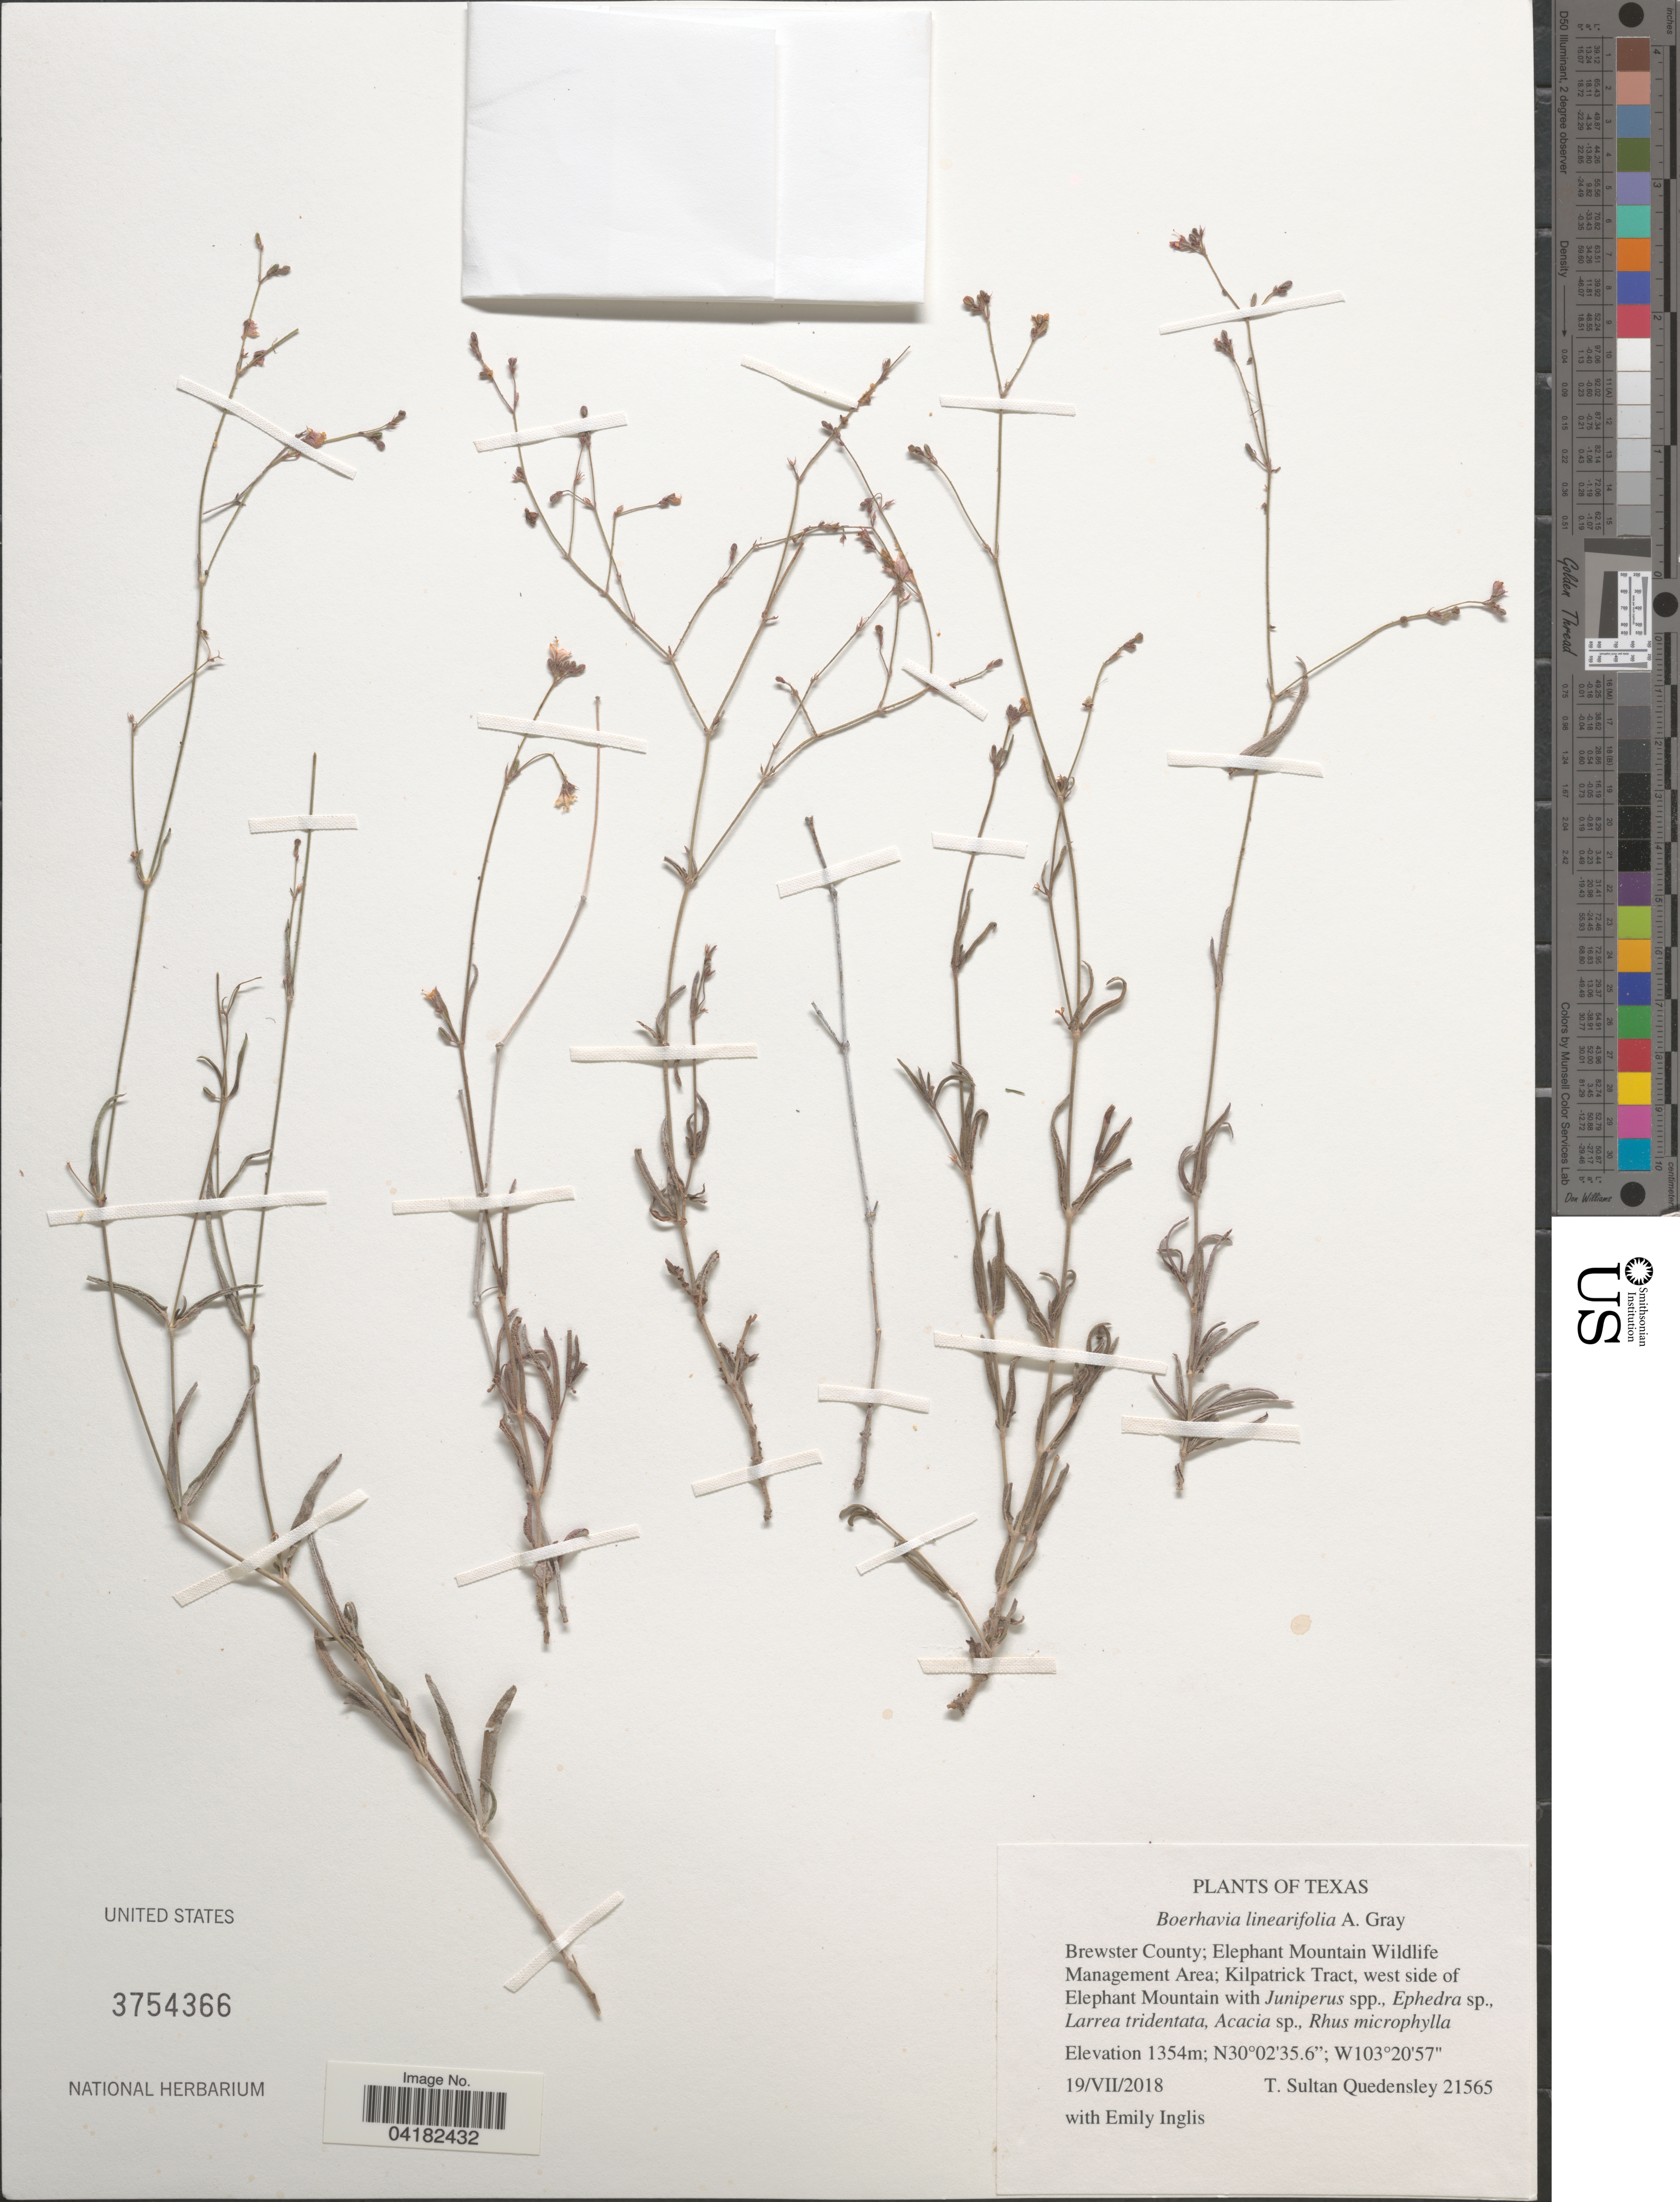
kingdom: Plantae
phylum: Tracheophyta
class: Magnoliopsida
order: Caryophyllales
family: Nyctaginaceae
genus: Boerhavia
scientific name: Boerhavia linearifolia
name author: A. Gray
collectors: T. S. Quedensley & E. Inglis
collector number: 21565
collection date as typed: Transcribed d/m/y: 19/7/2018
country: United States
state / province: Texas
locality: Brewster County; Elephant Mountain Wildlife Management Area; Kilpatrick Tract, west side of Elephant Mountain.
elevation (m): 1354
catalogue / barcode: US 3754366